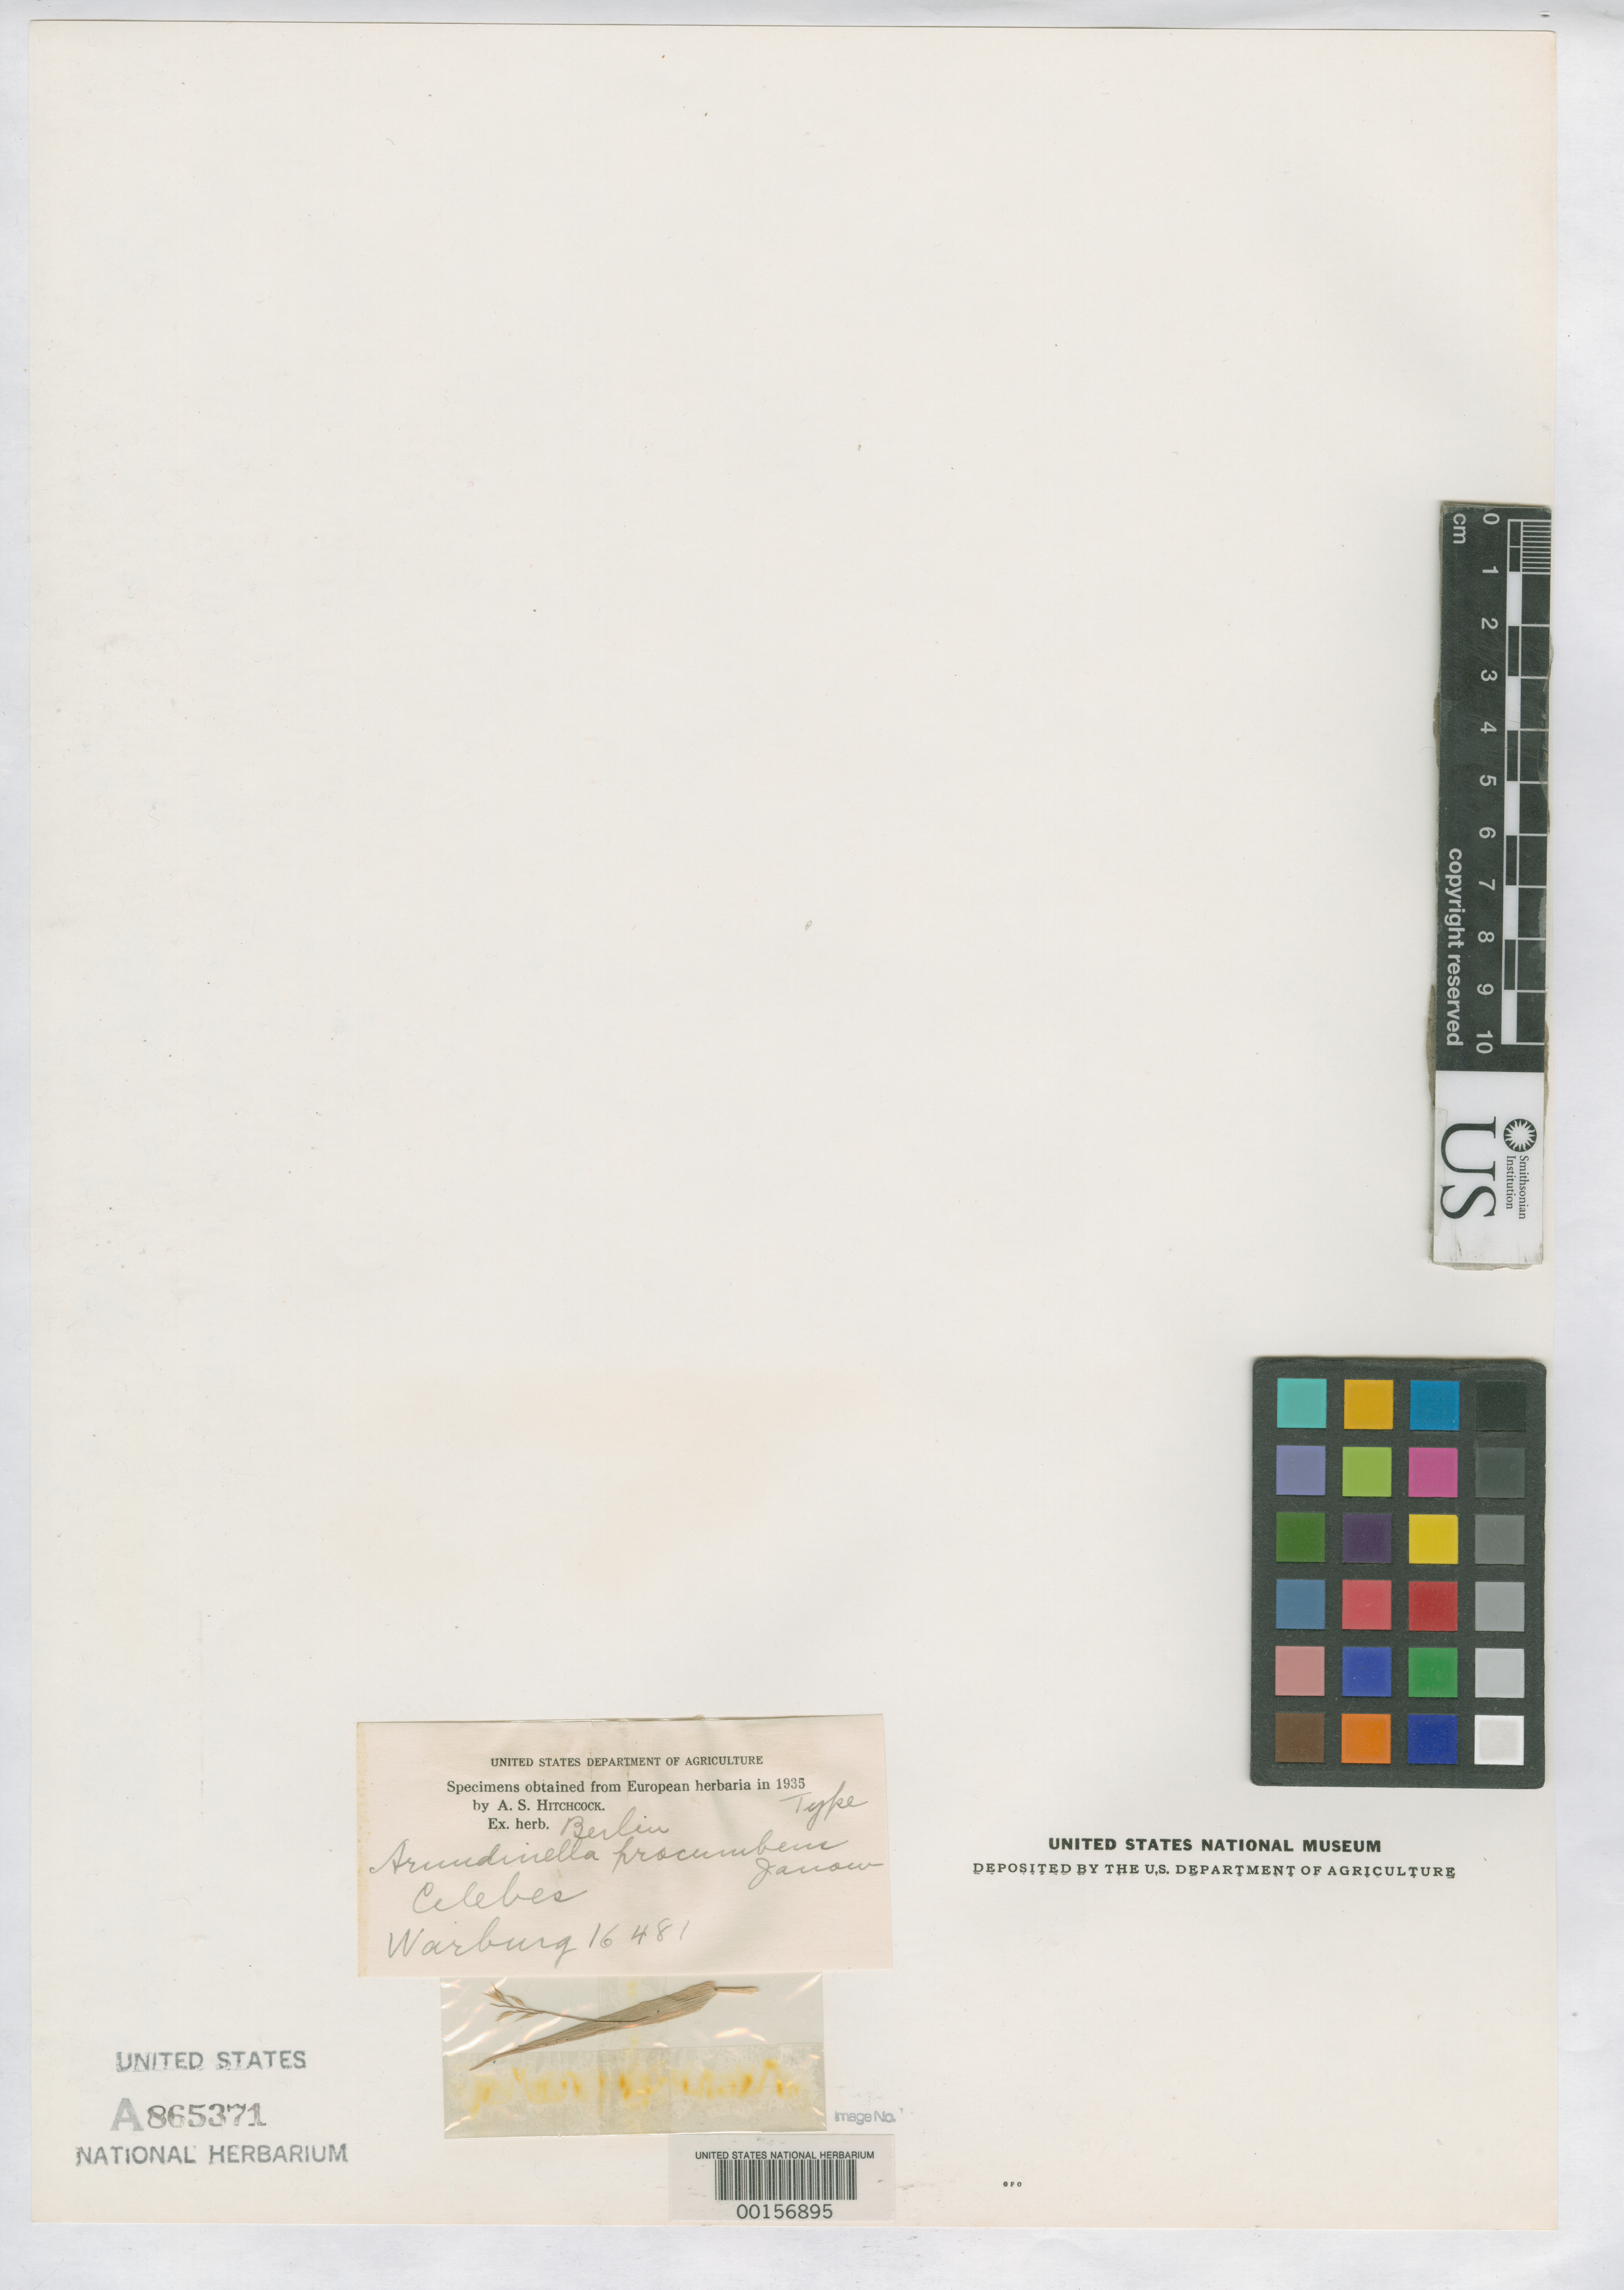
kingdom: Plantae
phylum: Tracheophyta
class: Liliopsida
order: Poales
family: Poaceae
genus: Arundinella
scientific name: Arundinella procumbens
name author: Janowski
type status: Type Fragment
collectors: O. Warburg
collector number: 16481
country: Indonesia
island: Sulawesi [Celebes]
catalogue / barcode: US 865371A